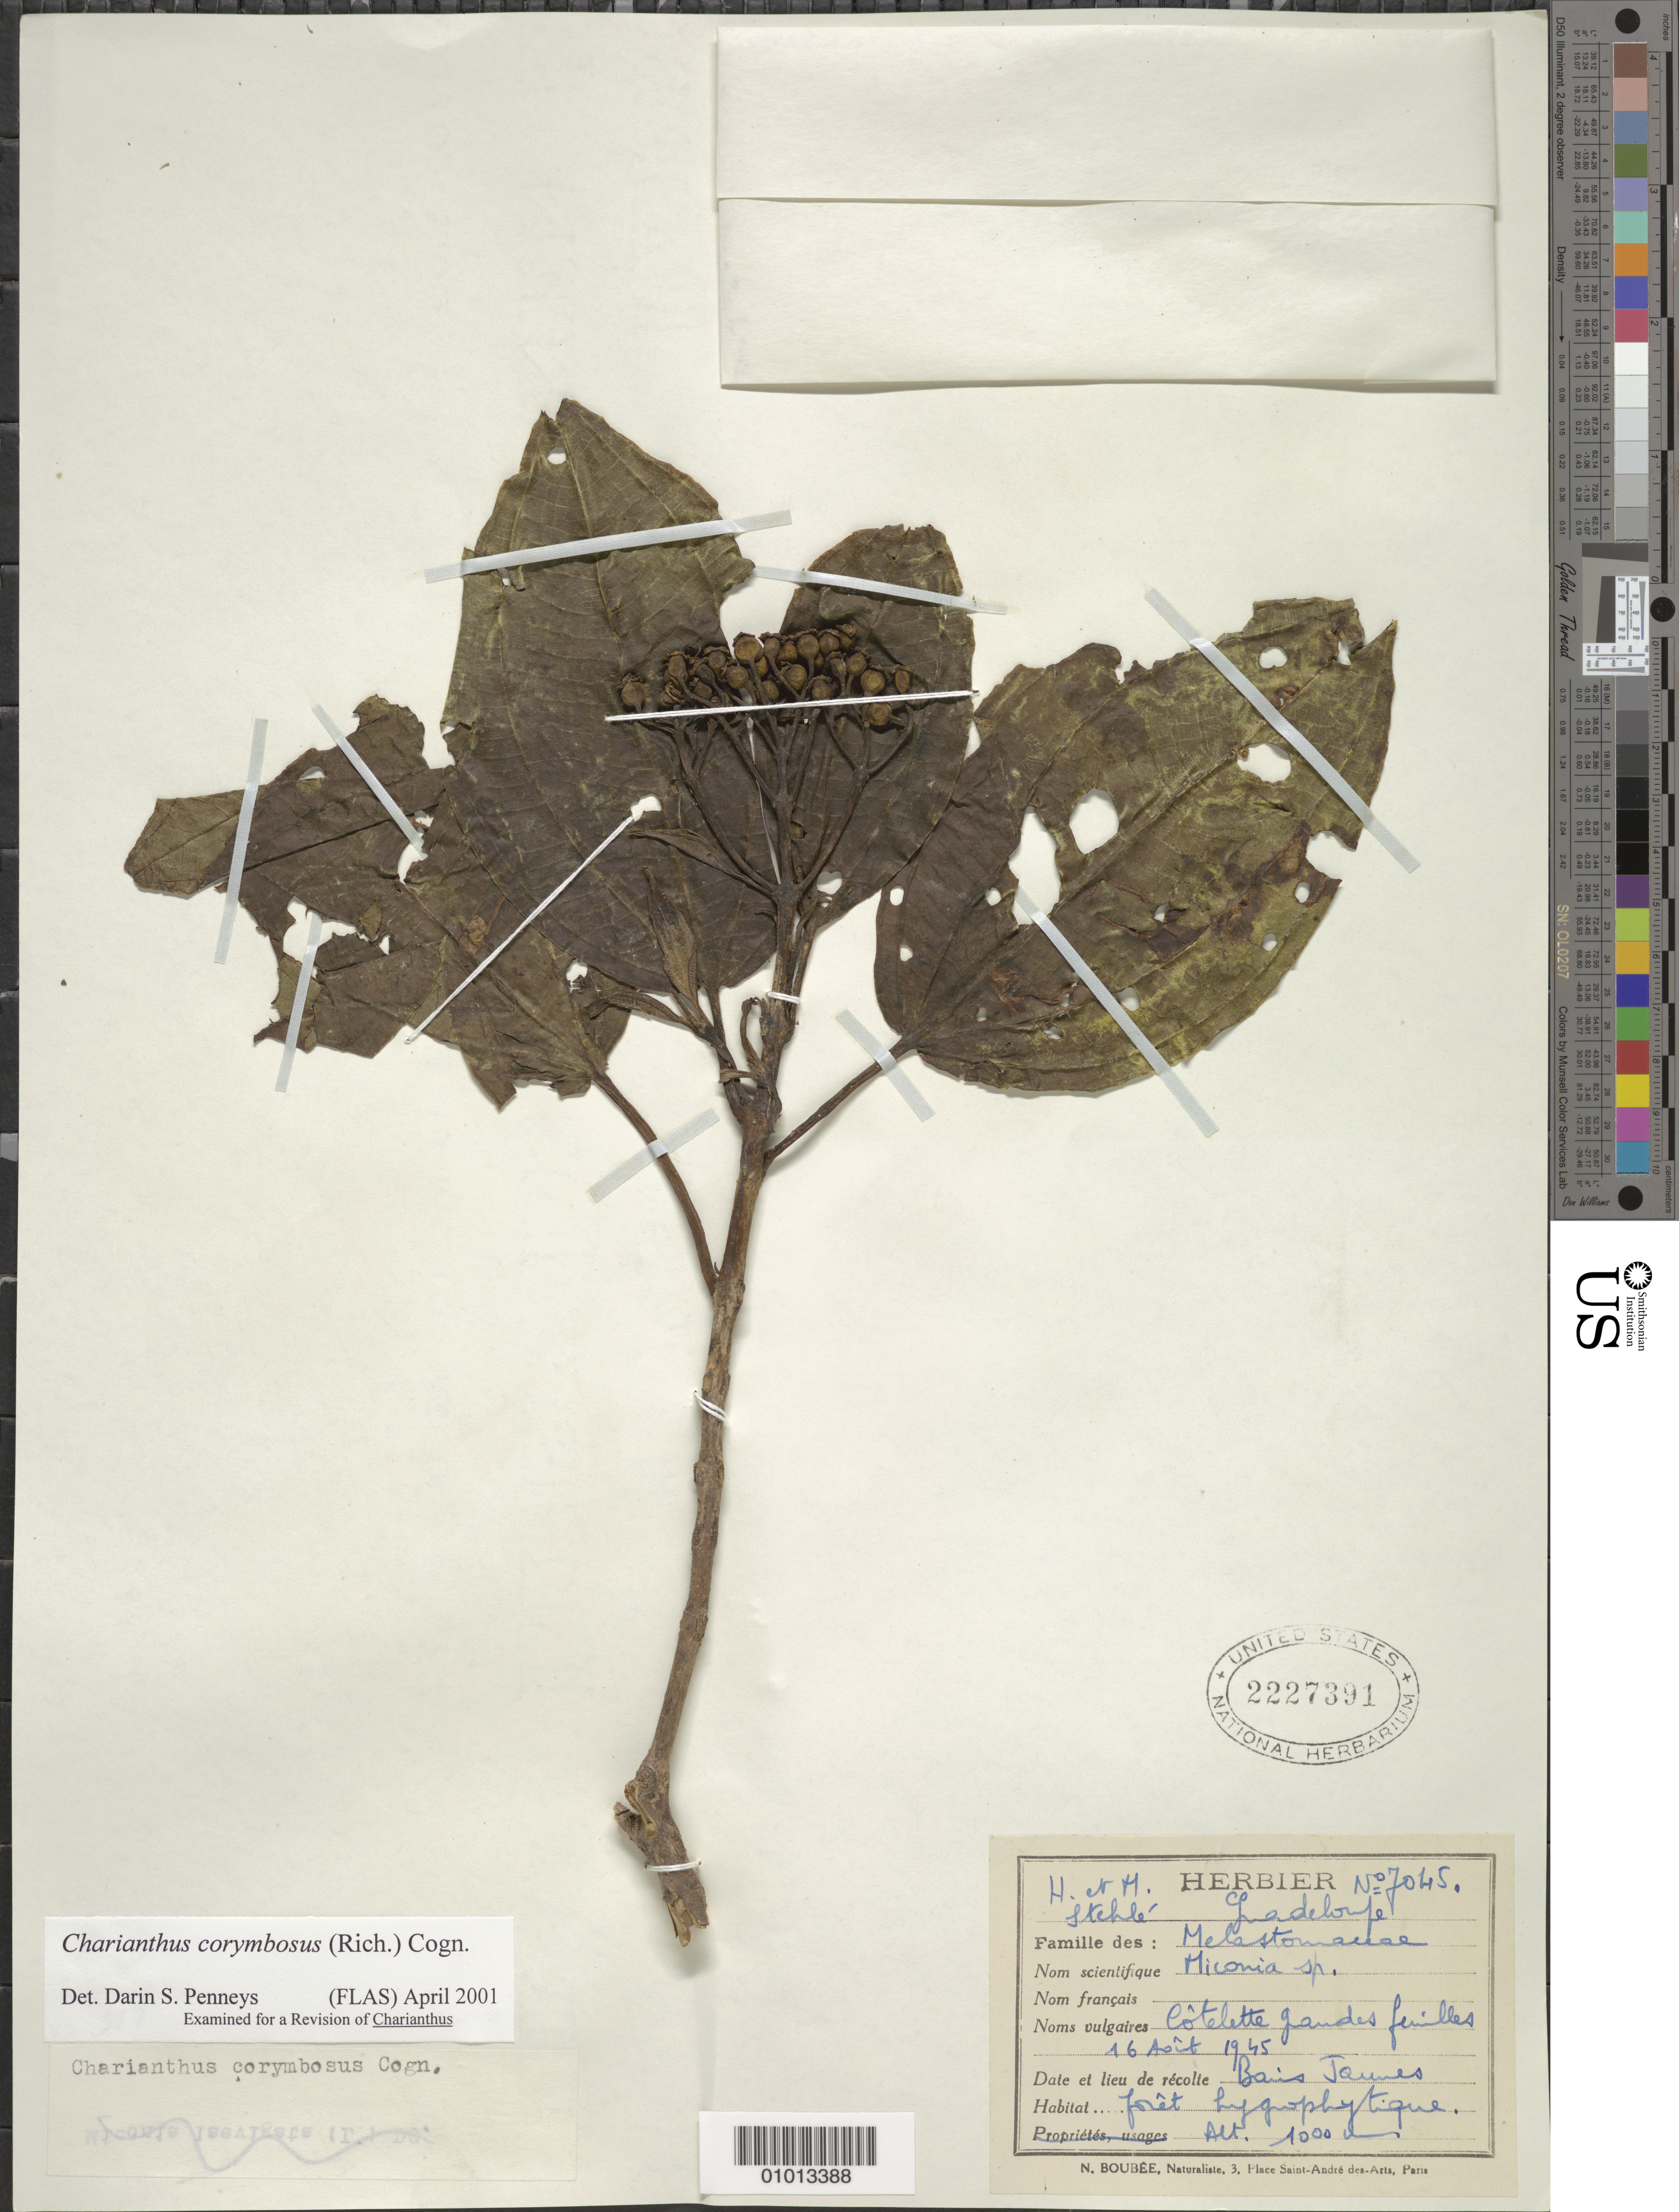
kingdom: Plantae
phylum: Tracheophyta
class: Magnoliopsida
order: Myrtales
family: Melastomataceae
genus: Charianthus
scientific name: Charianthus corymbosus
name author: (Rich.) Cogn.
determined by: Penneys, D. S.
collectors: H. Stehlé & M. Stehlé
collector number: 7045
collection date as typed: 16 Aug 1945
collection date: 1945-08-16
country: Guadeloupe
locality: Bains Jaunes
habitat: Forêt hygrophytique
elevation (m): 1000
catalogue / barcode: US 2227391